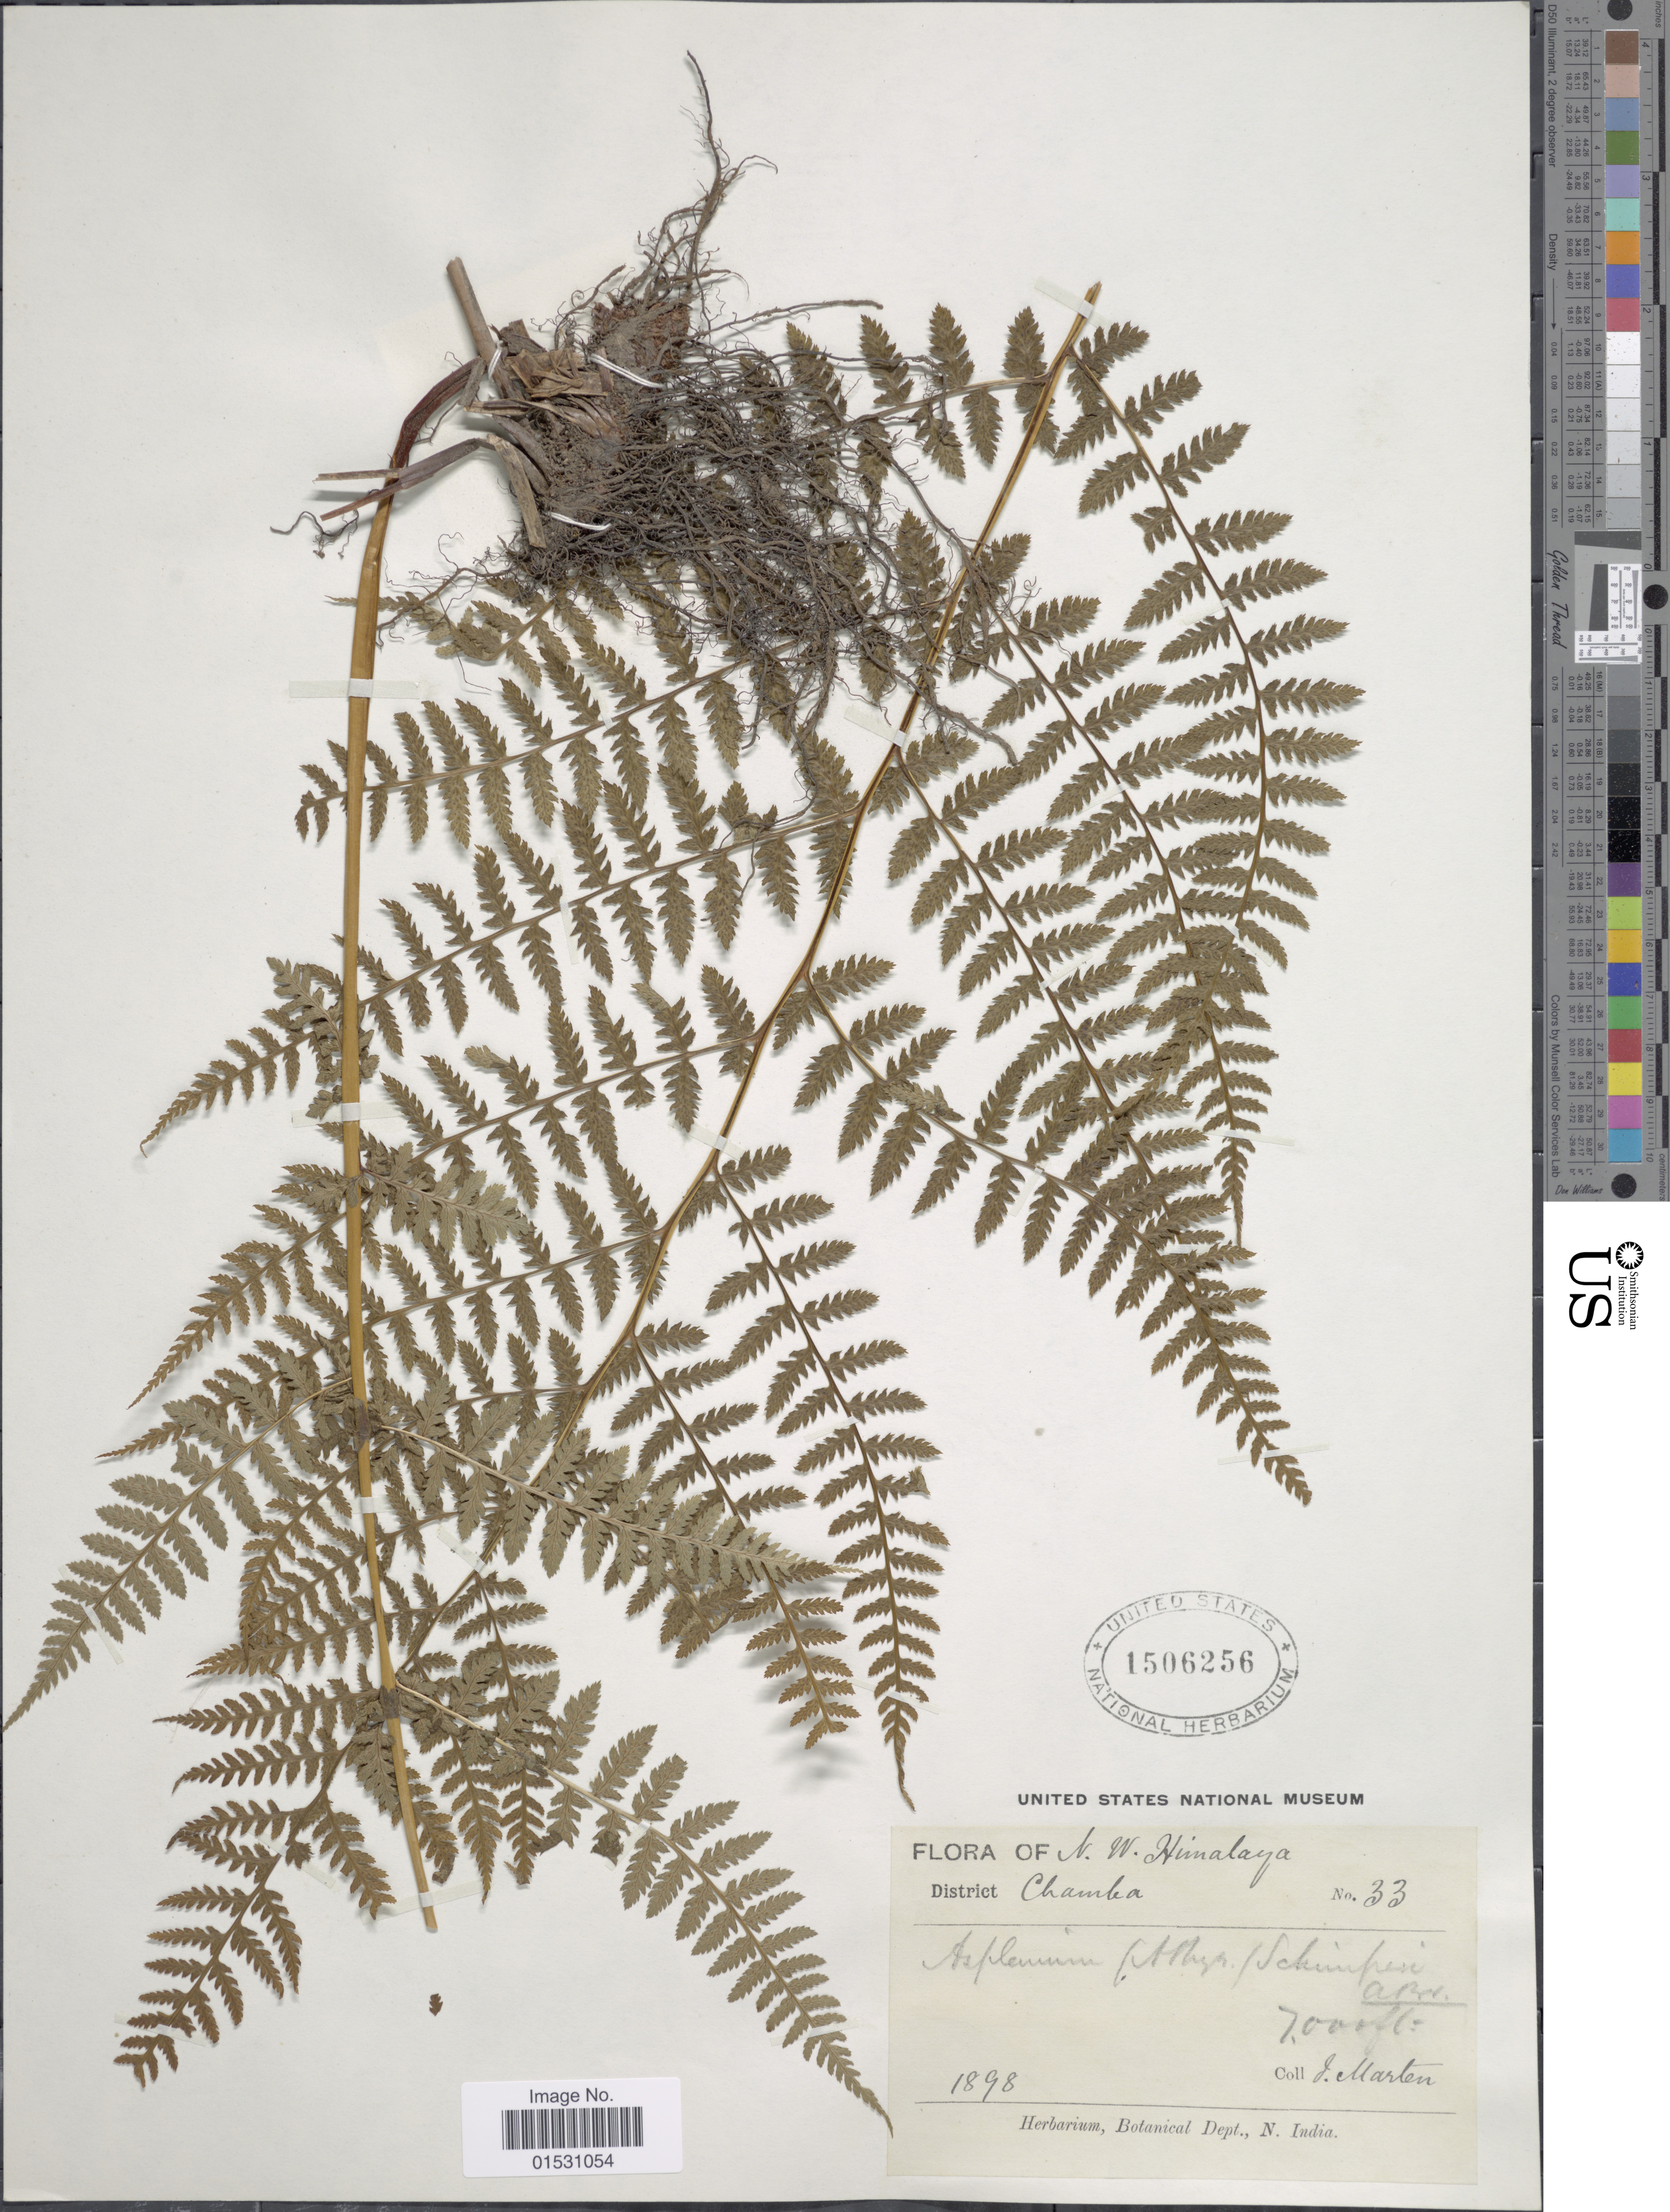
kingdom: Plantae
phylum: Tracheophyta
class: Polypodiopsida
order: Polypodiales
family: Athyriaceae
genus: Athyrium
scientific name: Athyrium schimperi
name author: Mougeot ex Fée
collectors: S. Marten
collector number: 33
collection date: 1898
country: India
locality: N. W. Himalaya. District Chamba.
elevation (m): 2134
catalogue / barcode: US 1506256